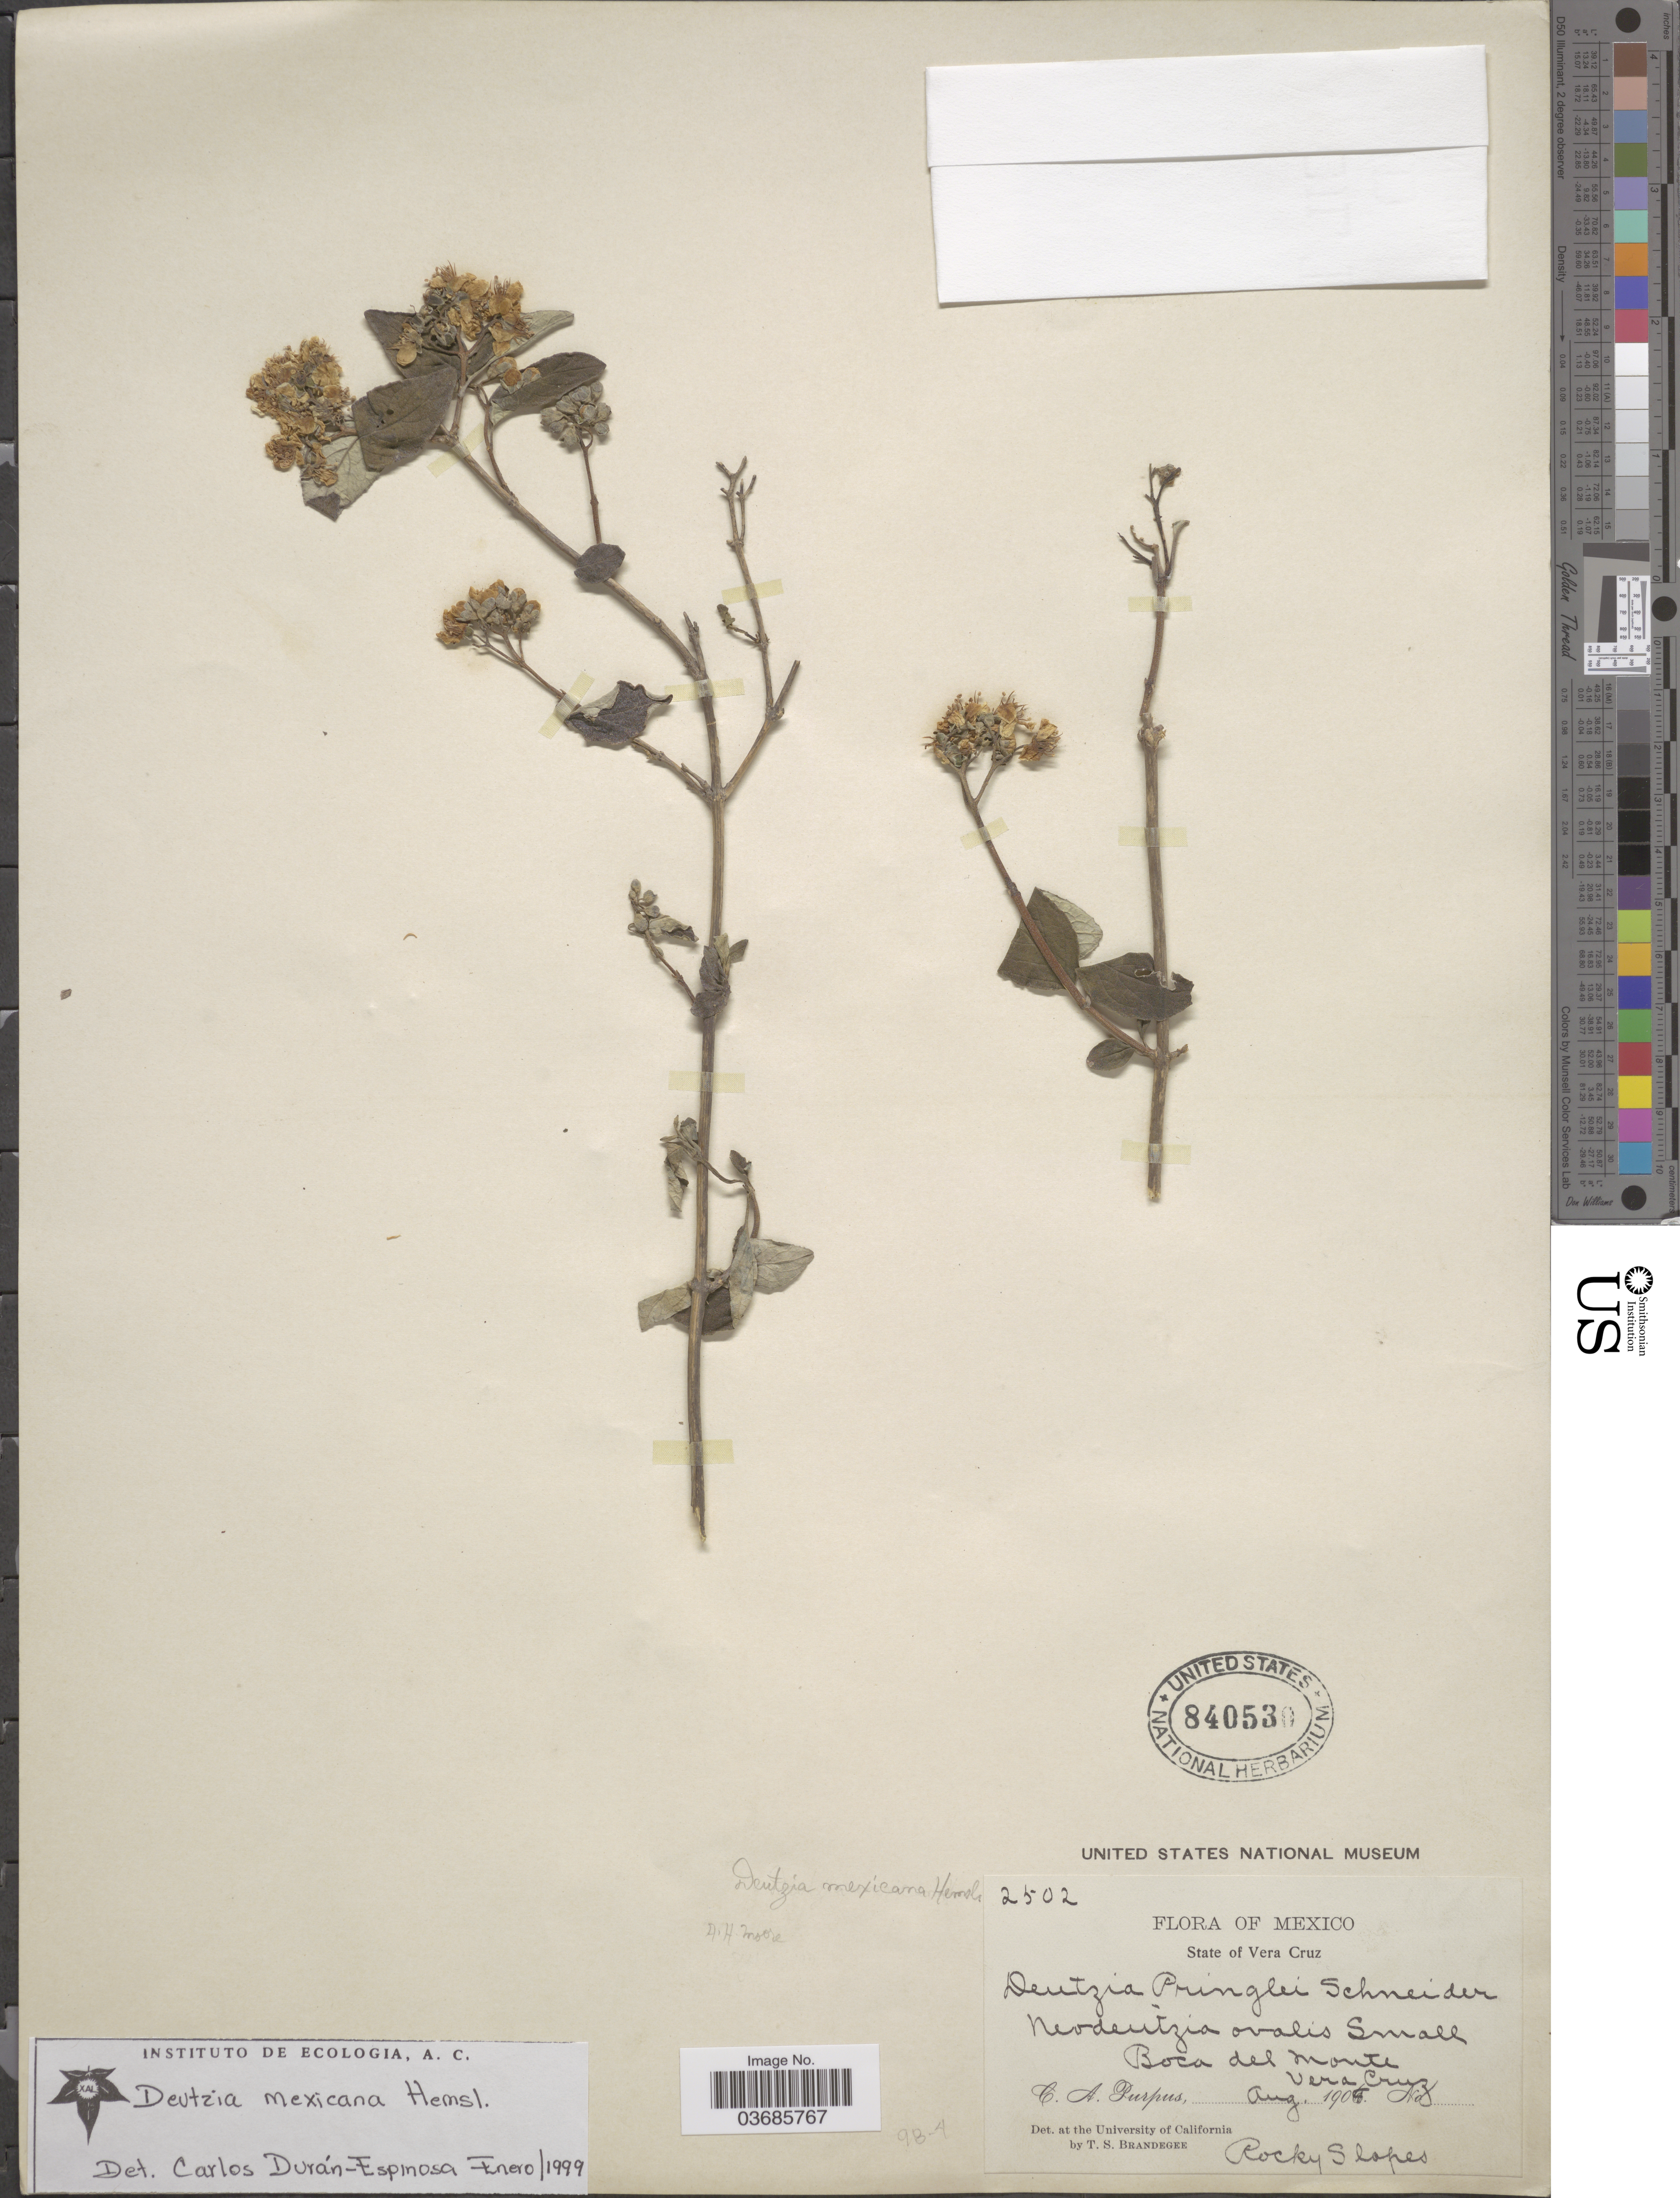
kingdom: Plantae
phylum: Tracheophyta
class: Magnoliopsida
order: Cornales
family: Hydrangeaceae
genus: Deutzia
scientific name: Deutzia mexicana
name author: Hemsl.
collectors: C. A. Purpus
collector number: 2502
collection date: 1905-08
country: Mexico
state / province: Veracruz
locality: Vera Cruz. Boca del Monte.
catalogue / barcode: US 840530